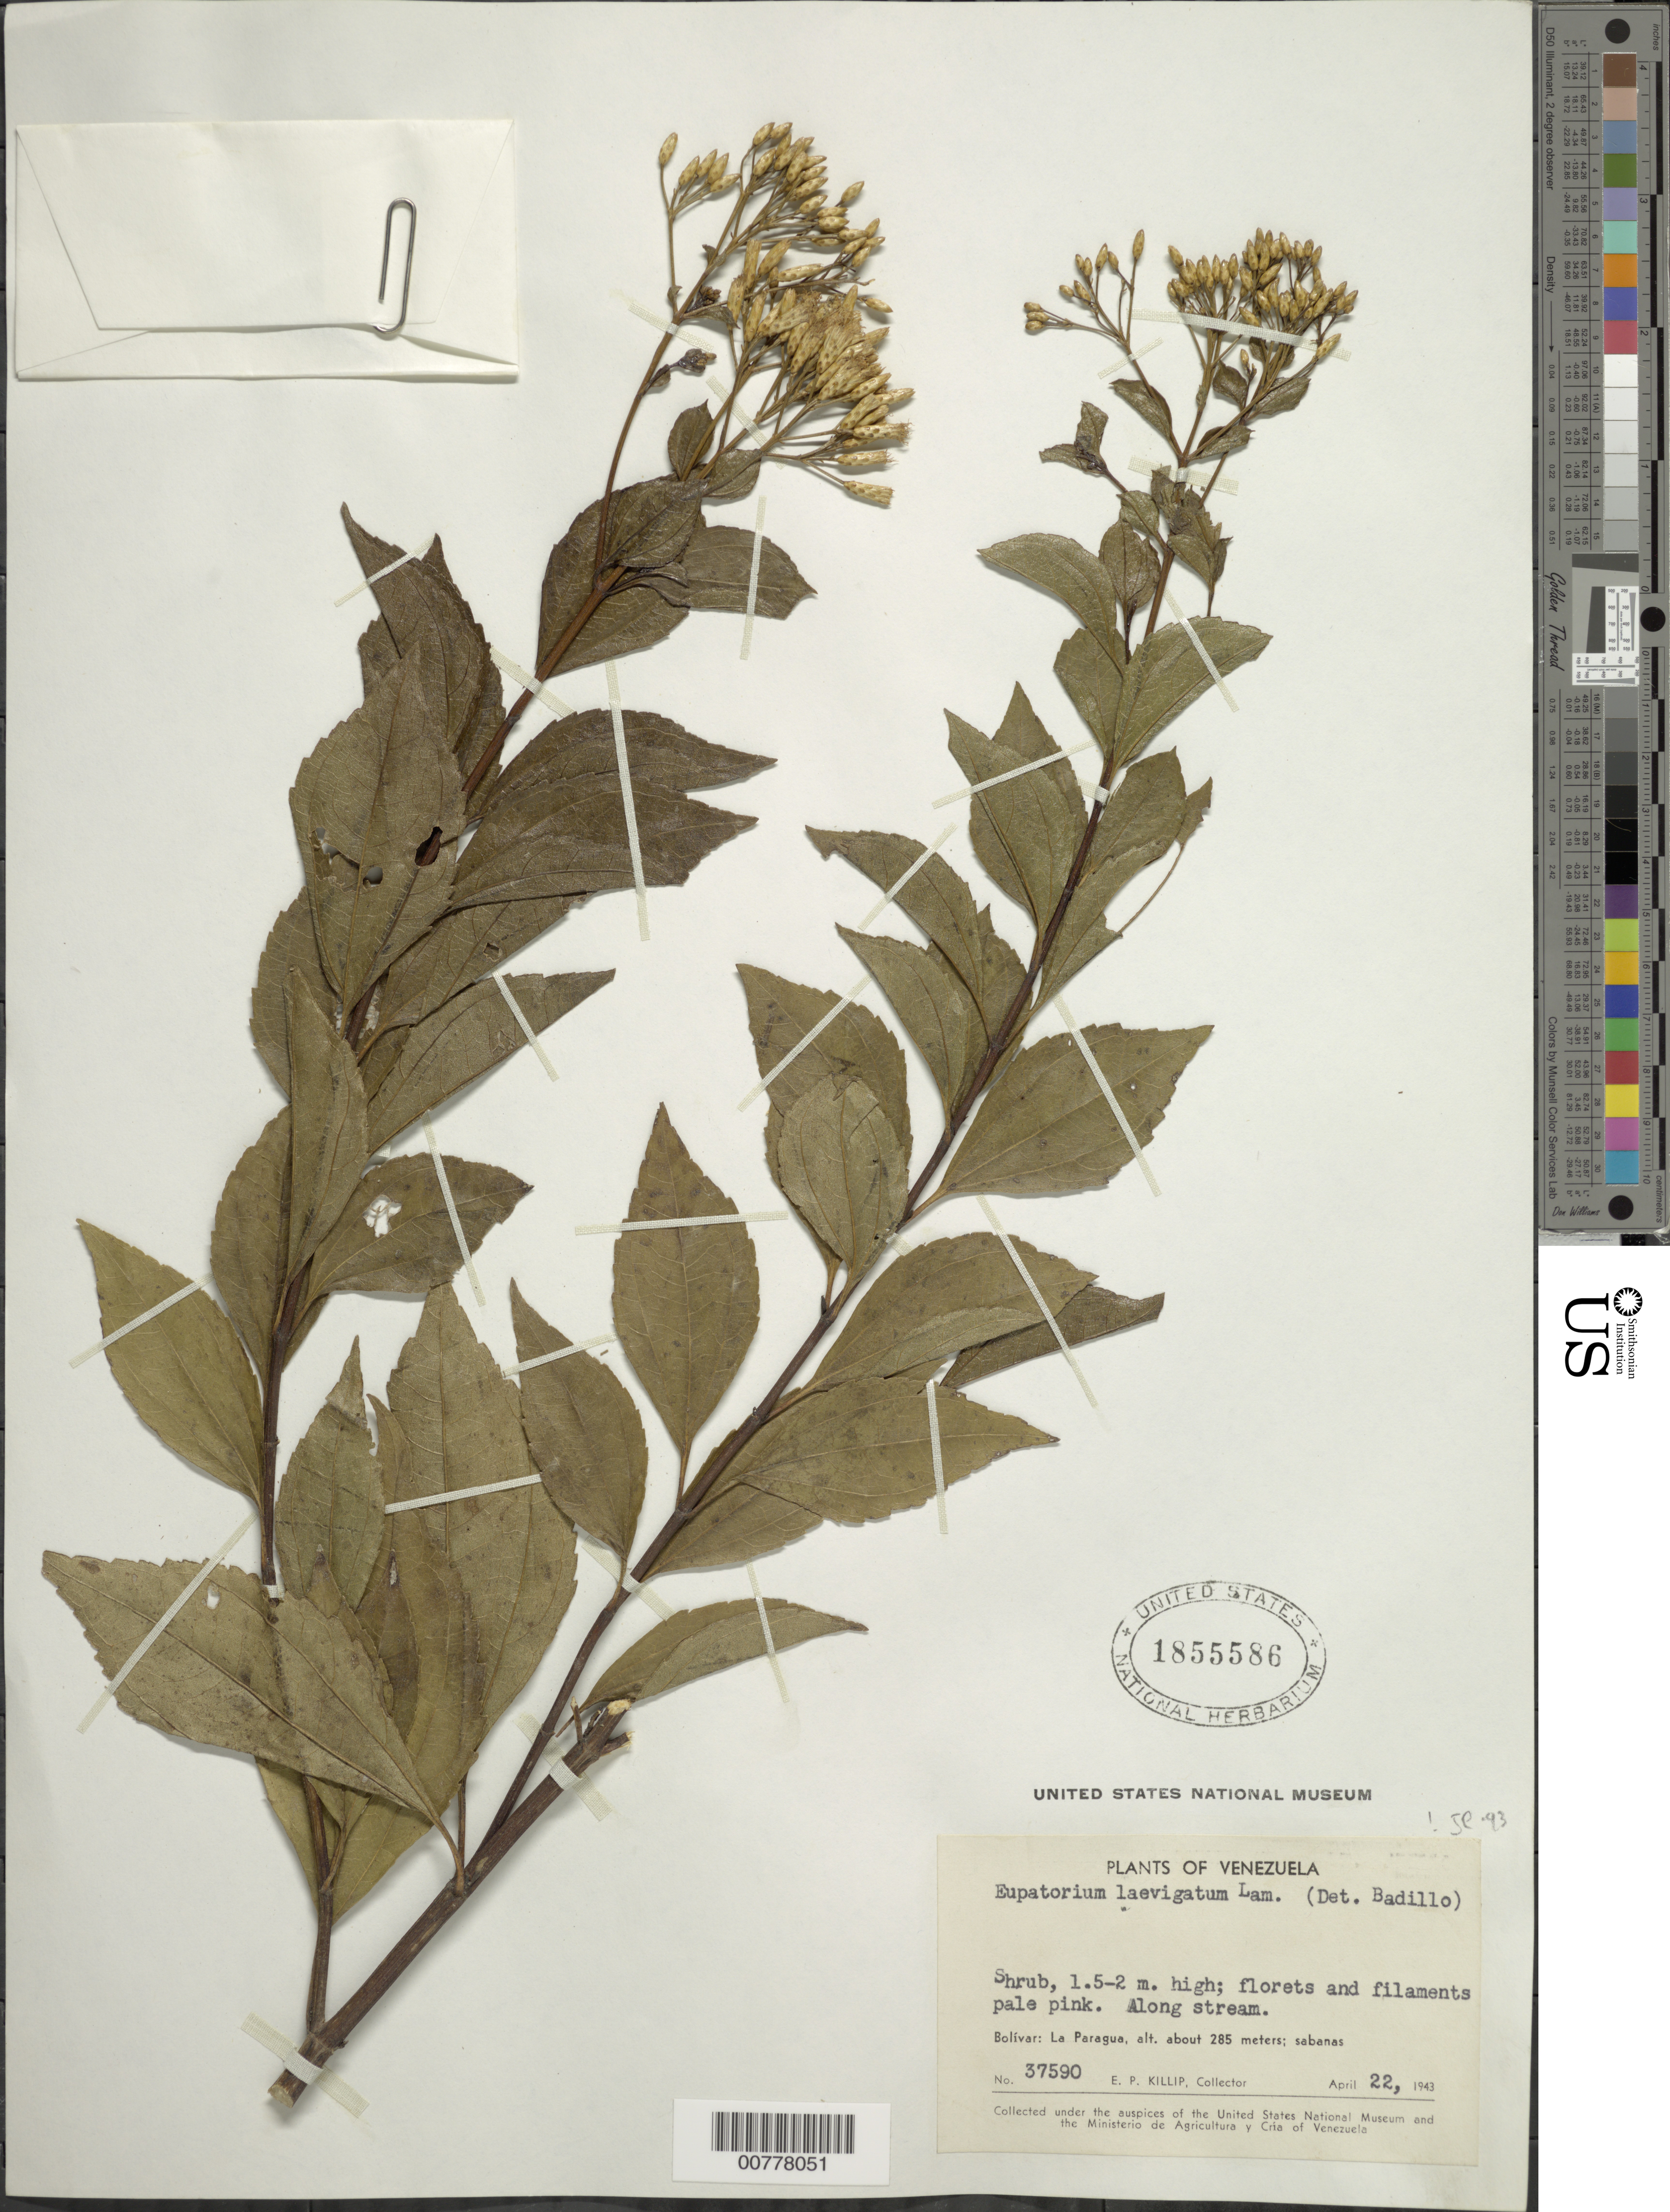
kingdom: Plantae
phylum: Tracheophyta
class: Magnoliopsida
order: Asterales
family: Asteraceae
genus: Chromolaena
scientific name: Chromolaena laevigata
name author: (Lam.) R.M. King & H. Rob.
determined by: Aristeguieta, L.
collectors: E. P. Killip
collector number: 37590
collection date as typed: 22-Apr-43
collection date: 1943-04-22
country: Venezuela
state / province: Bolívar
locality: La Paragua, along Río Paragua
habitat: Sabana, along stream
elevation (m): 285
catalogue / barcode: US 1855586